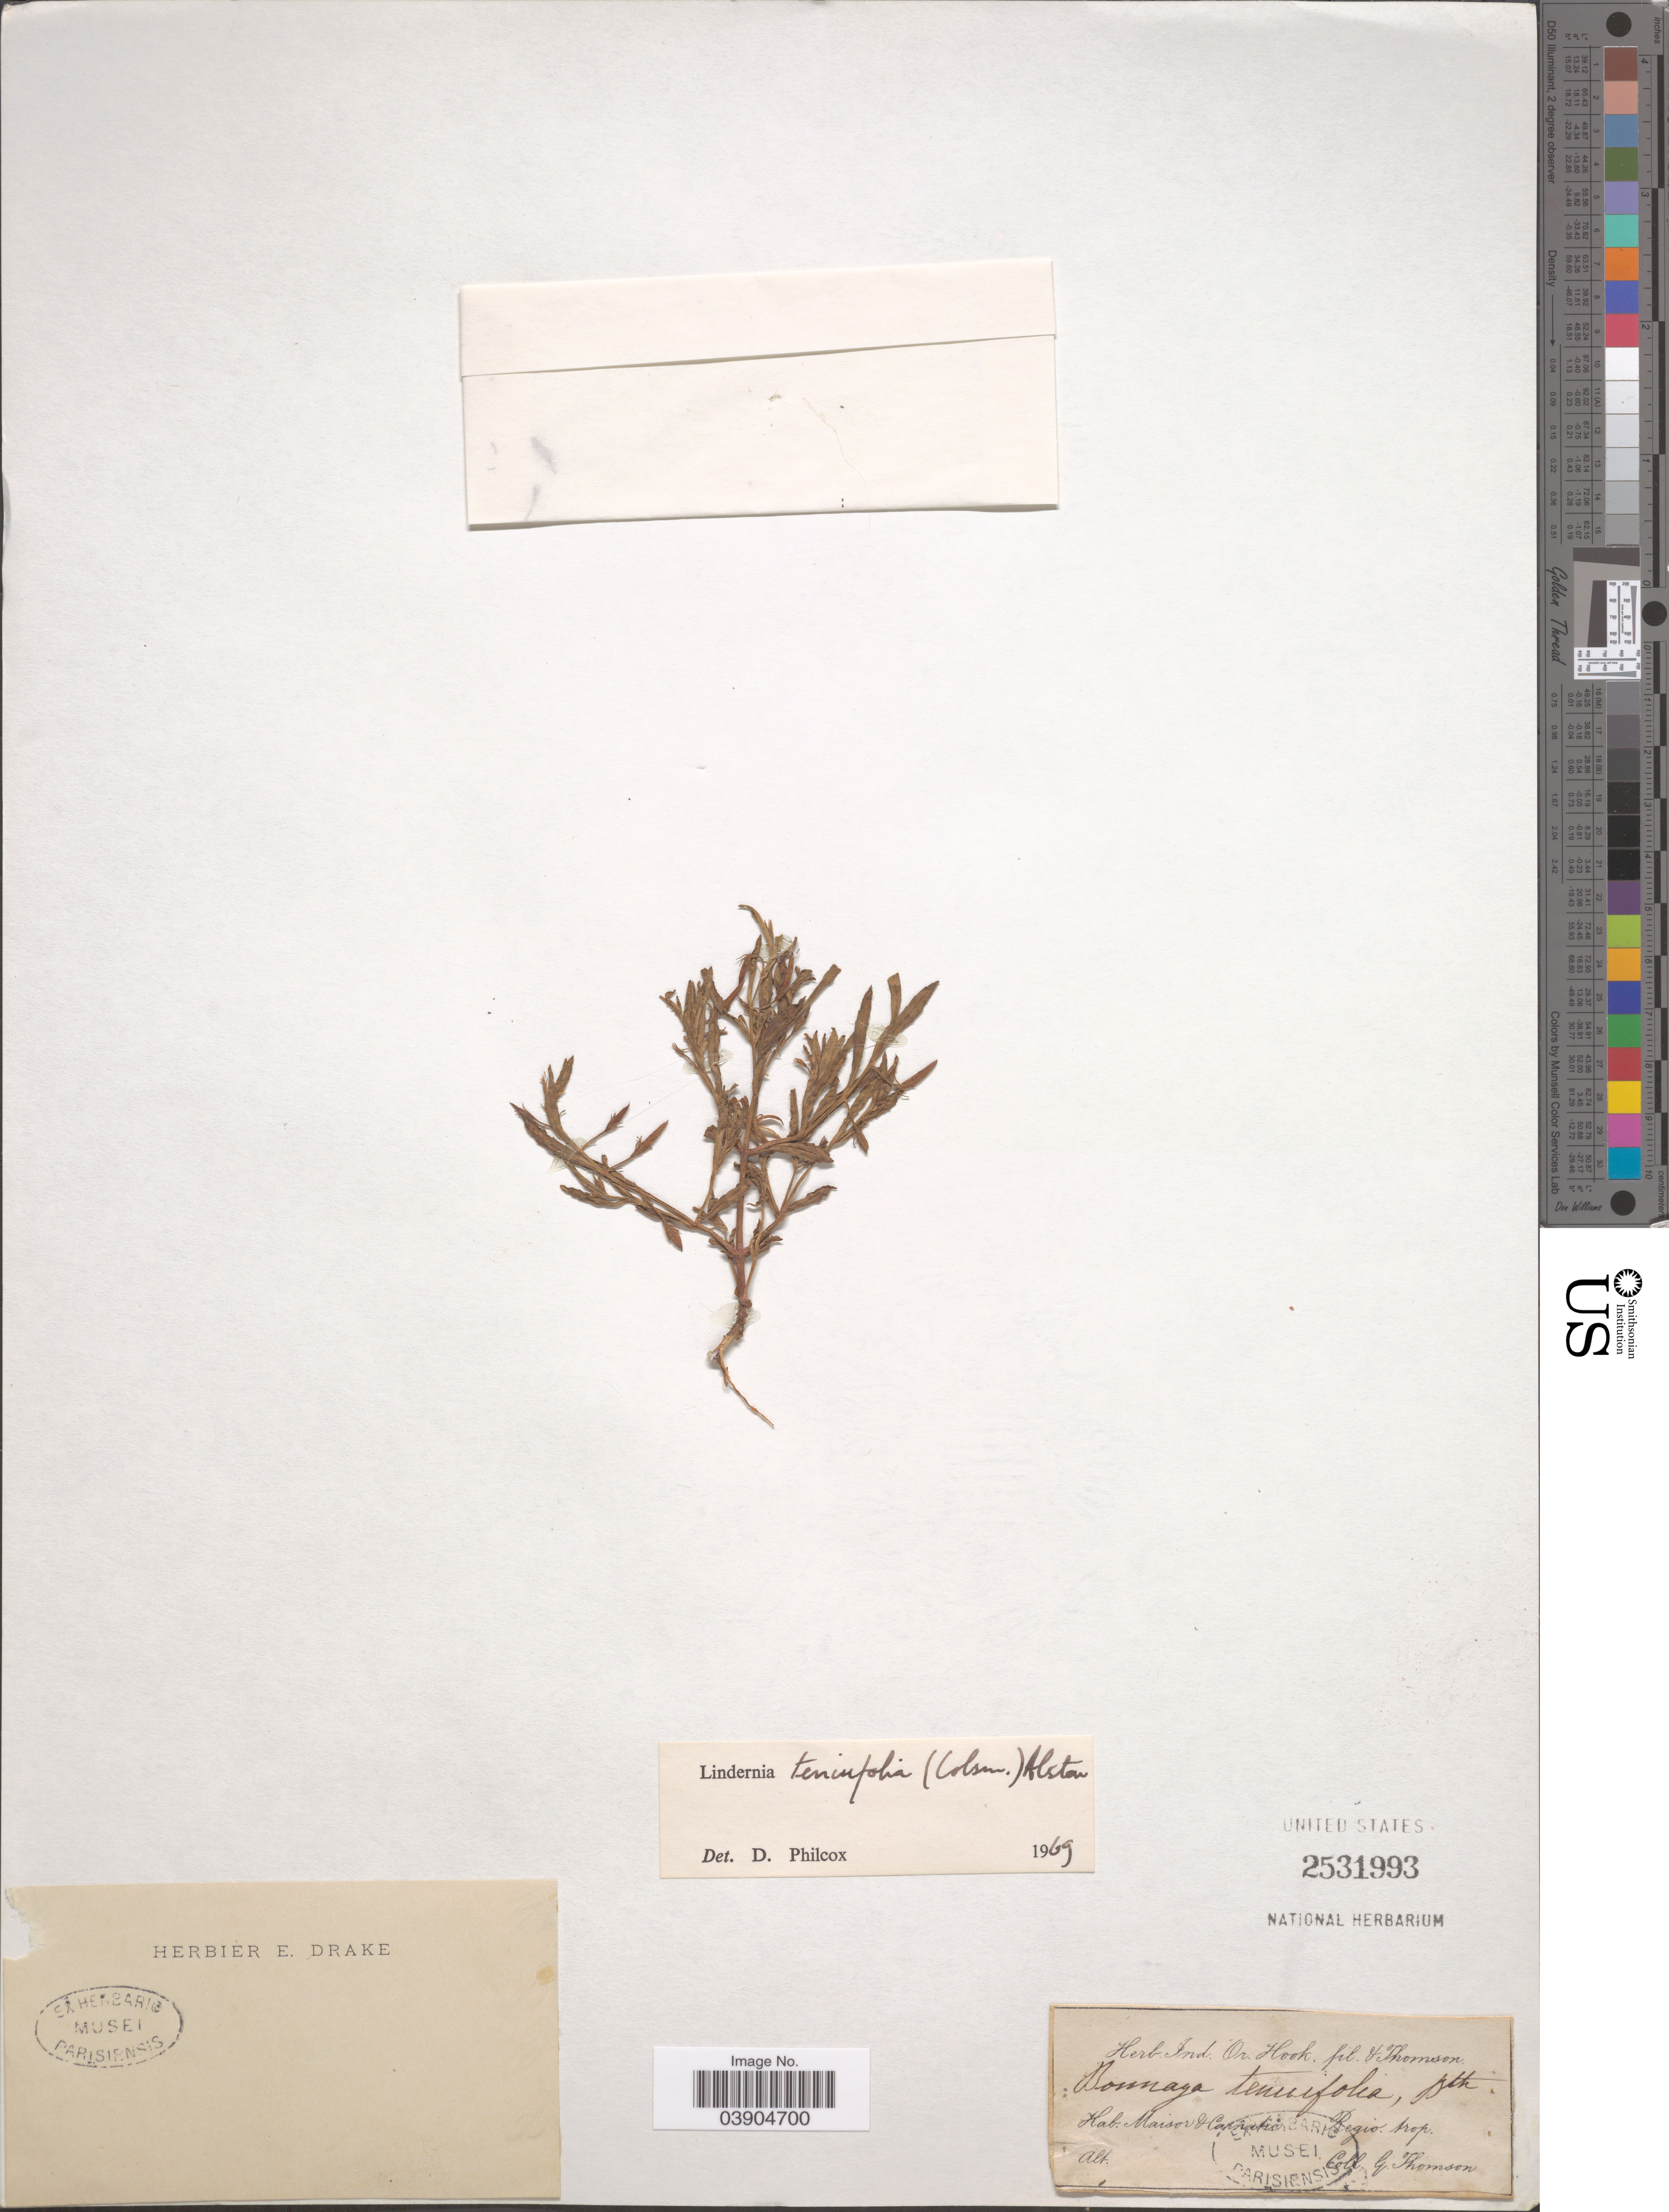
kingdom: Plantae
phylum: Tracheophyta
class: Magnoliopsida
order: Lamiales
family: Linderniaceae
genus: Lindernia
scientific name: Lindernia tenuifolia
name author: (Colsm.) Alston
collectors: G. Thomson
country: India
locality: Maisor Harratic. Regio. trop.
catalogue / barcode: US 2531993